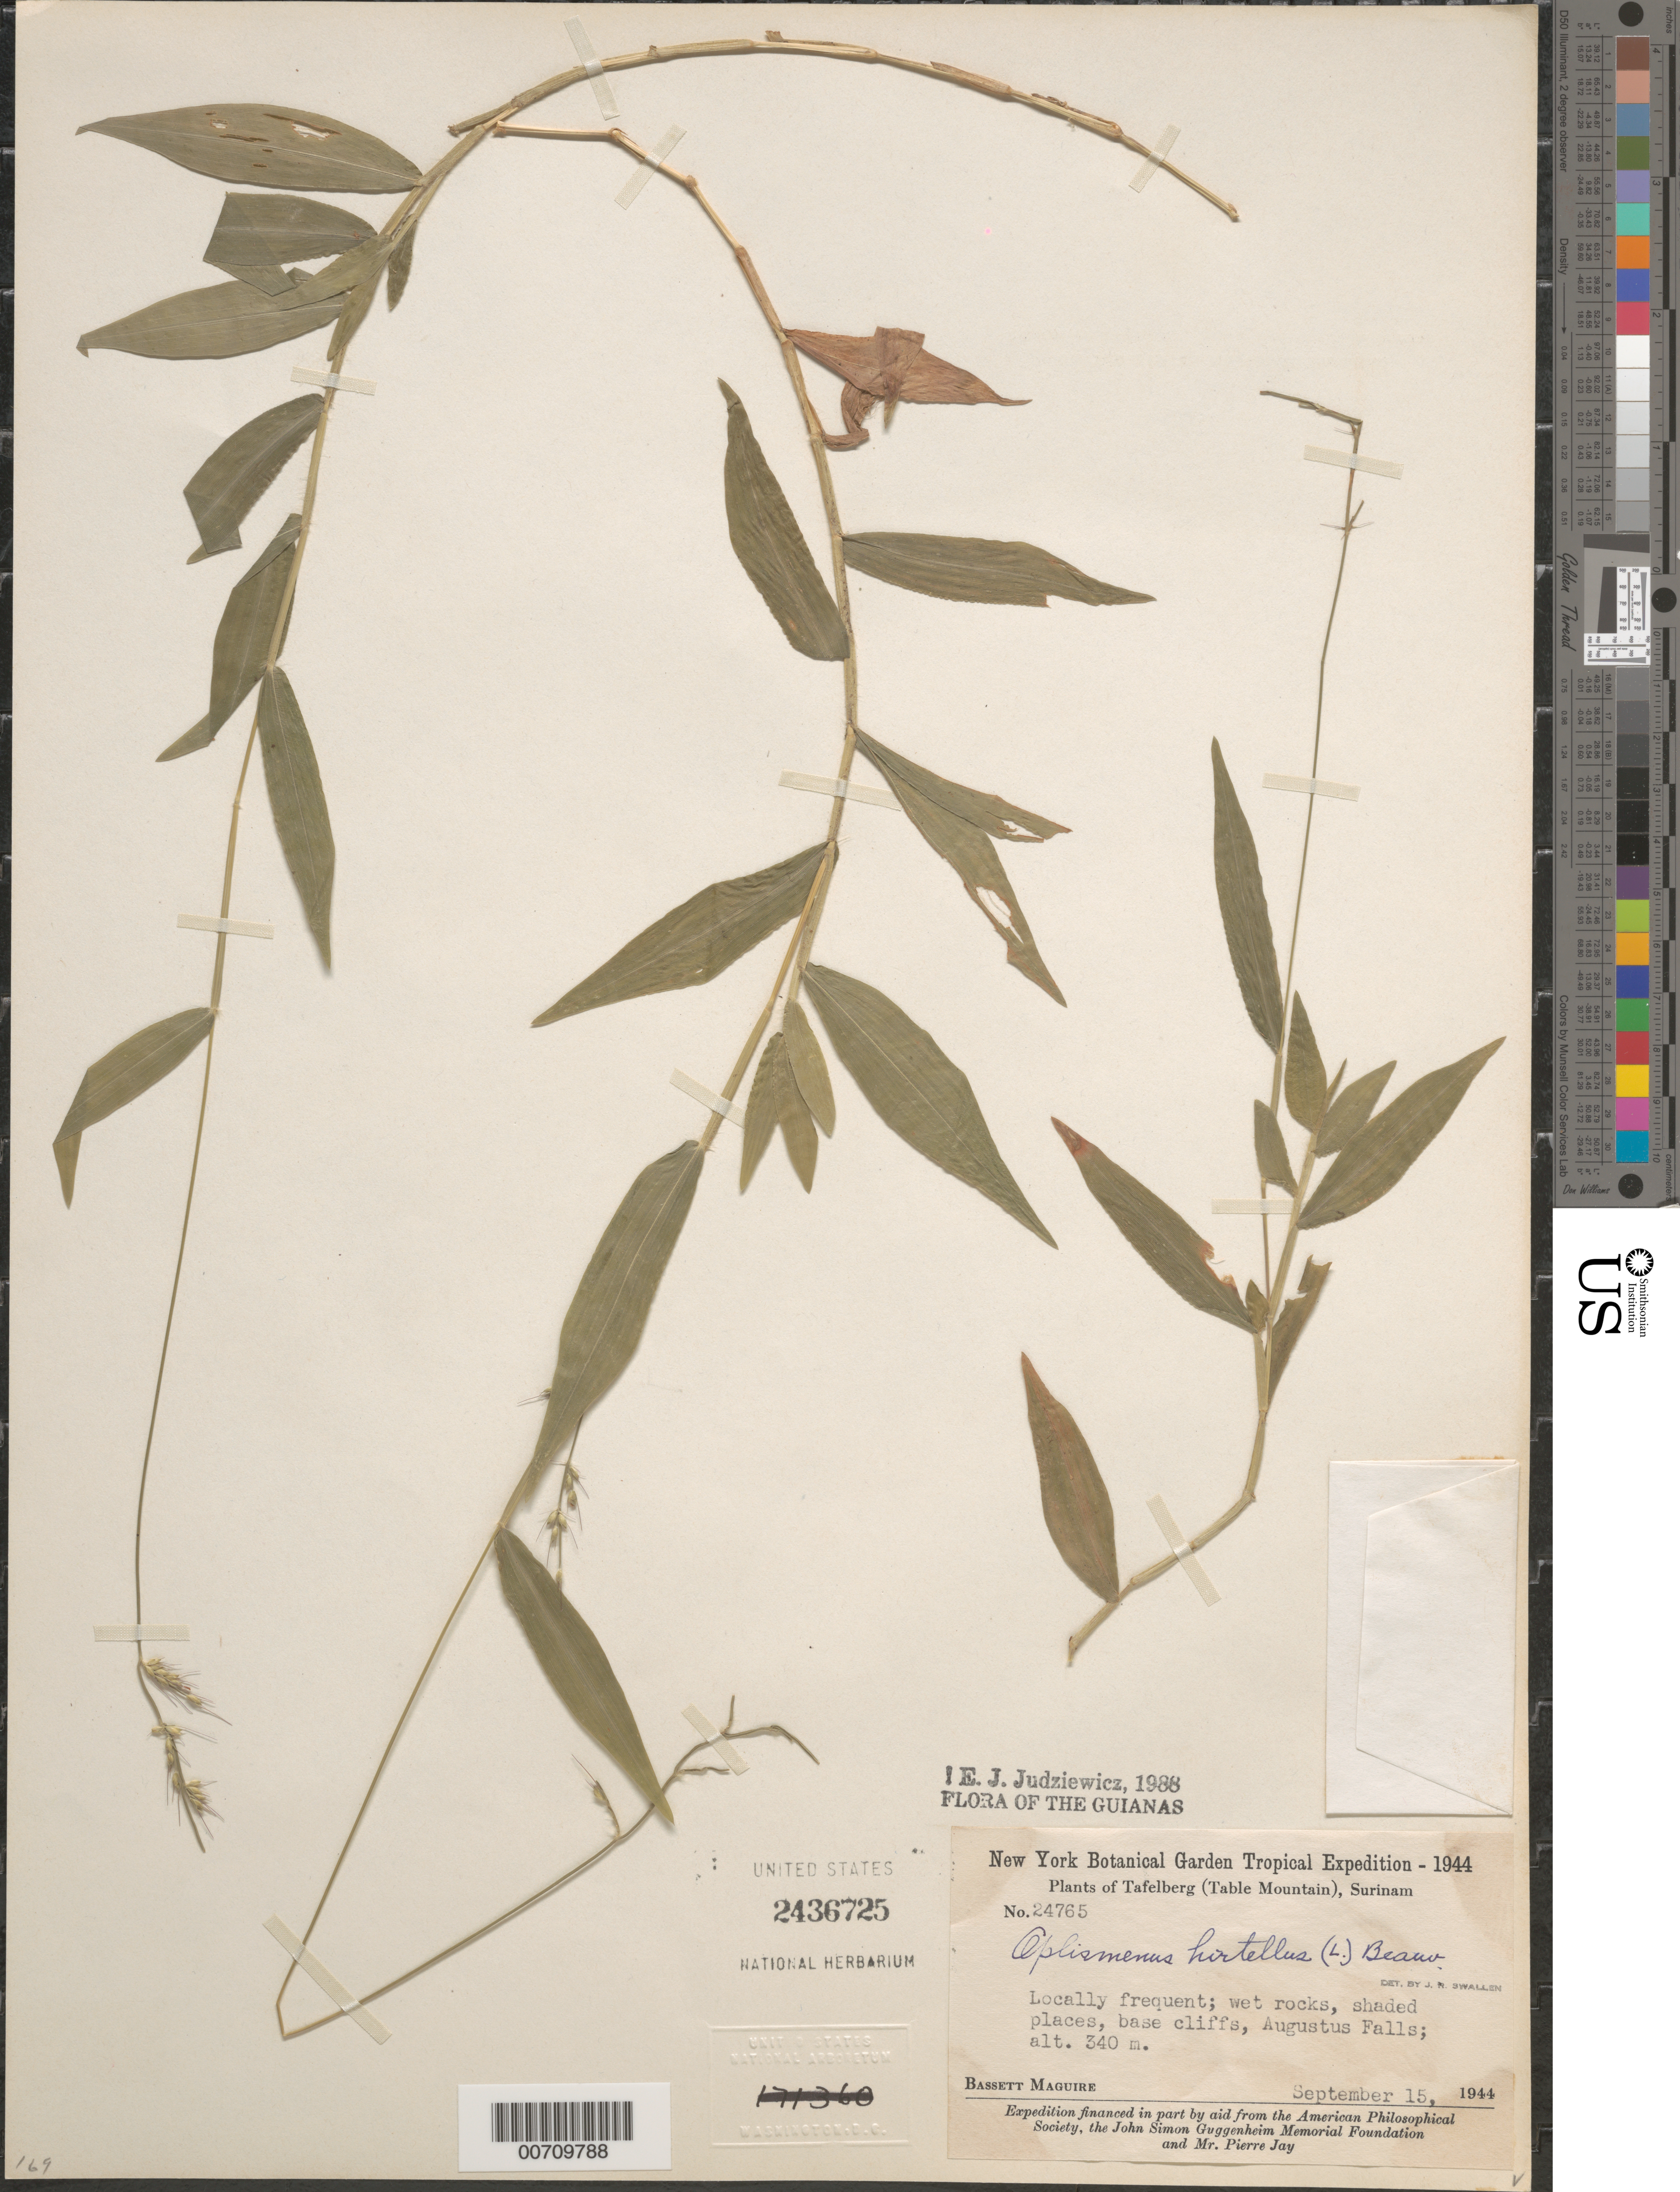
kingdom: Plantae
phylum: Tracheophyta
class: Liliopsida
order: Poales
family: Poaceae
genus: Oplismenus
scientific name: Oplismenus hirtellus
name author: (L.) P. Beauv.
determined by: Judziewicz, E. J.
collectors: B. Maguire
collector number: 24765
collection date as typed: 15-Sep-44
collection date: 1944-09-15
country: Suriname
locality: Tafelberg (Table Mountain), Augustus Falls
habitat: Wet rocks, shady places, base cliffs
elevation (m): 340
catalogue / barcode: US 2436725